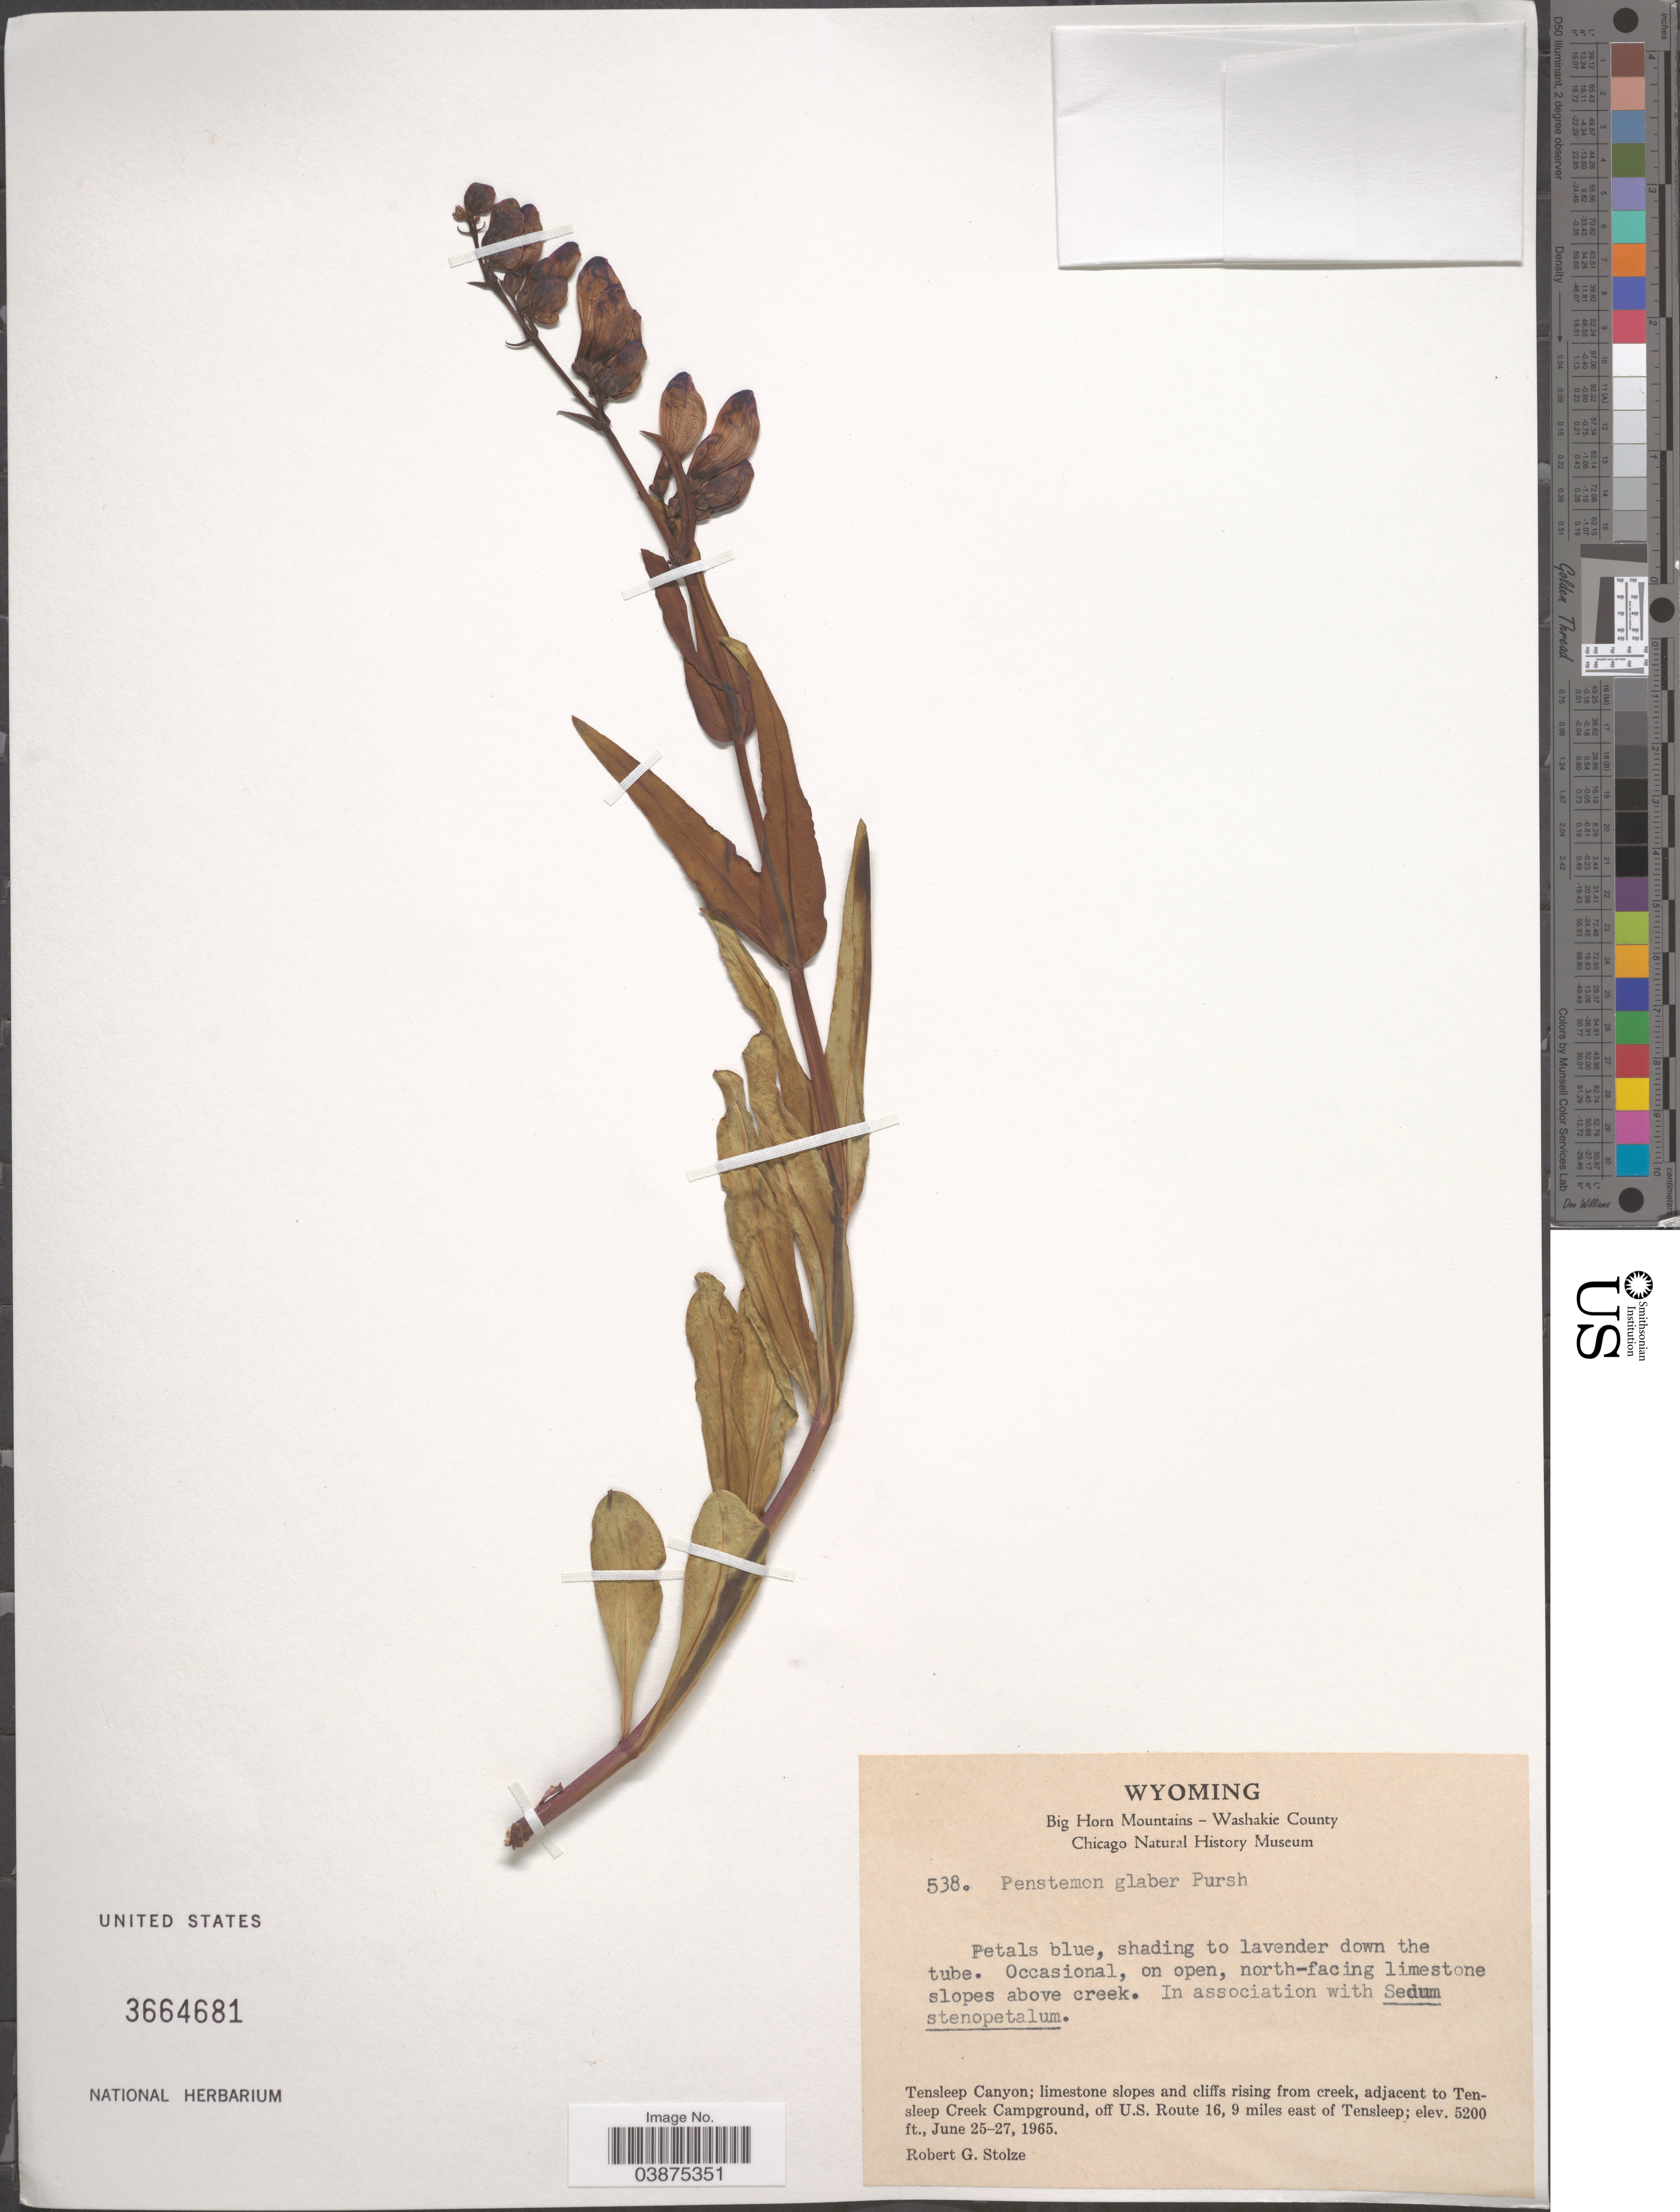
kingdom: Plantae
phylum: Tracheophyta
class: Magnoliopsida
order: Lamiales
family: Plantaginaceae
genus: Penstemon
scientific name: Penstemon glaber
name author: Pursh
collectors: R. G. Stolze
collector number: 538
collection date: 1965-06-25/1965-06-27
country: United States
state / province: Wyoming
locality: Bigh Horn Mountains - Washakie County. Tensleep Canyon; limestone slopes and cliffs rising from creek, adjacent to Tensleep Creek Campground, off U.S. Route 16,9 miles east of Tensleep.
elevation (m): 1585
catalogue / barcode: US 3664681